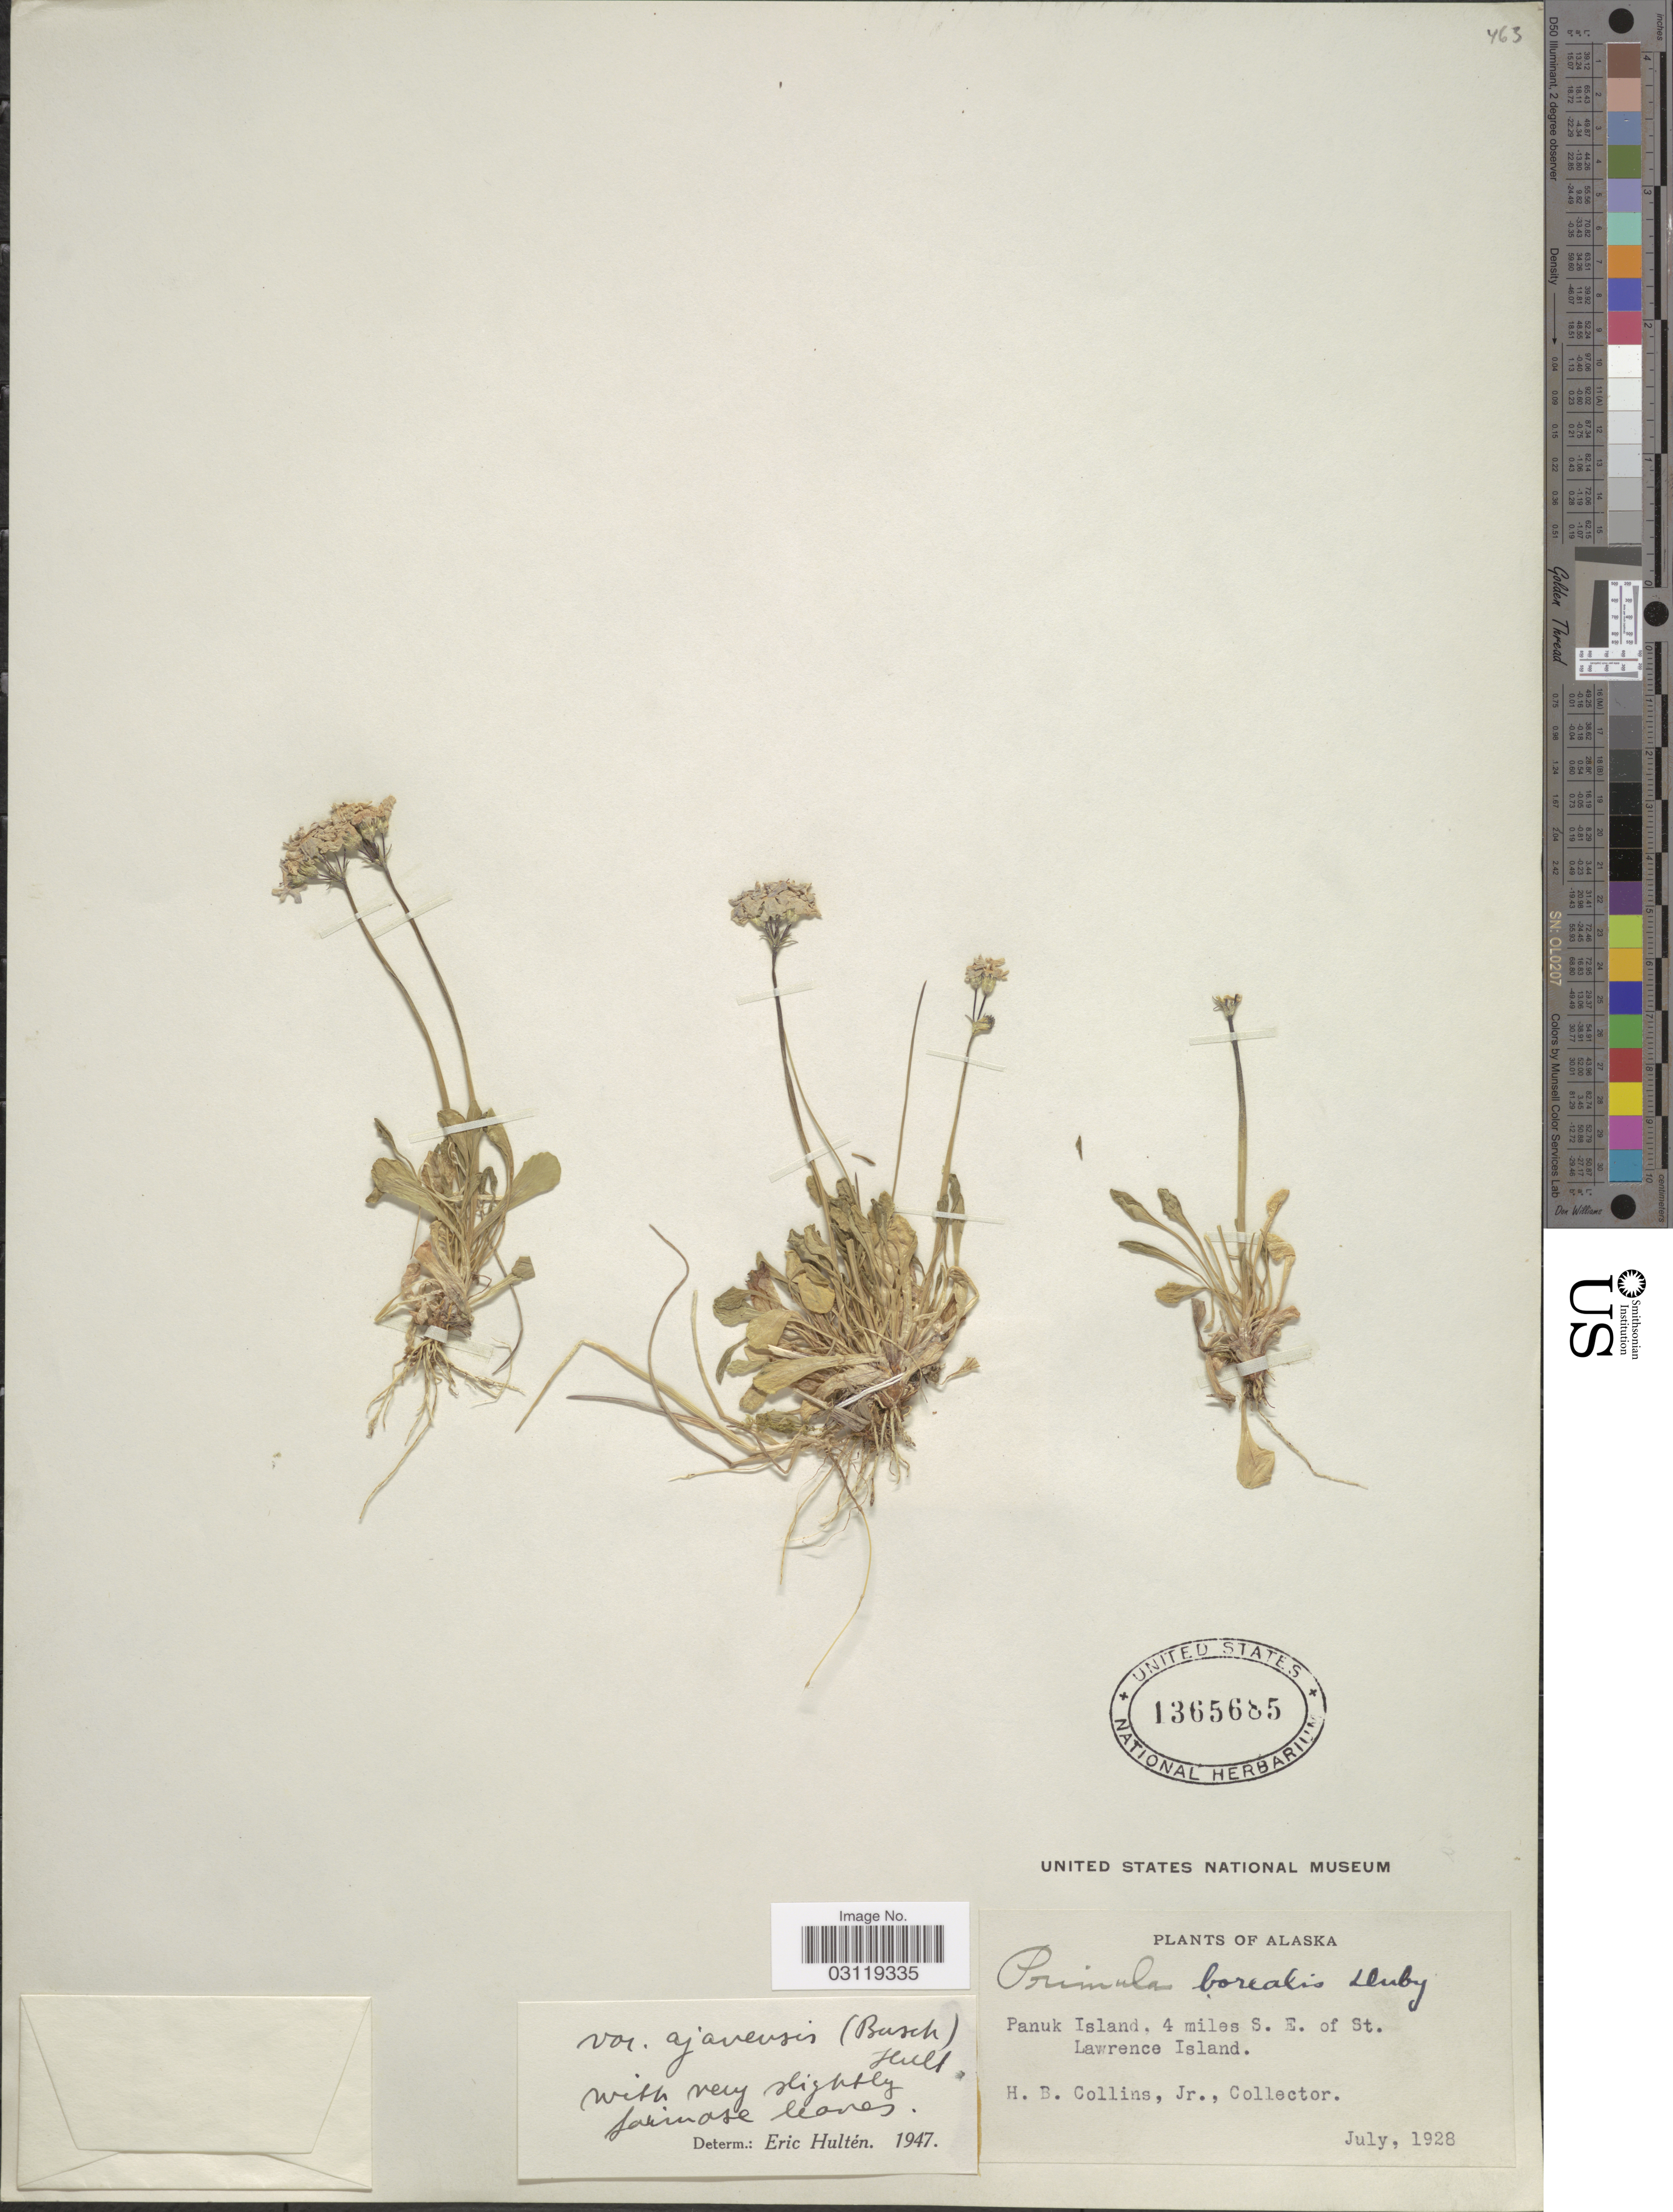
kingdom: Plantae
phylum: Tracheophyta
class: Magnoliopsida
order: Ericales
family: Primulaceae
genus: Primula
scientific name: Primula borealis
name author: Duby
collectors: H. Collins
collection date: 1928-07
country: United States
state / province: Alaska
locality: Panuk Island, 4 miles S. E. of St. Lawrence Island.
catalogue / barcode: US 1365685